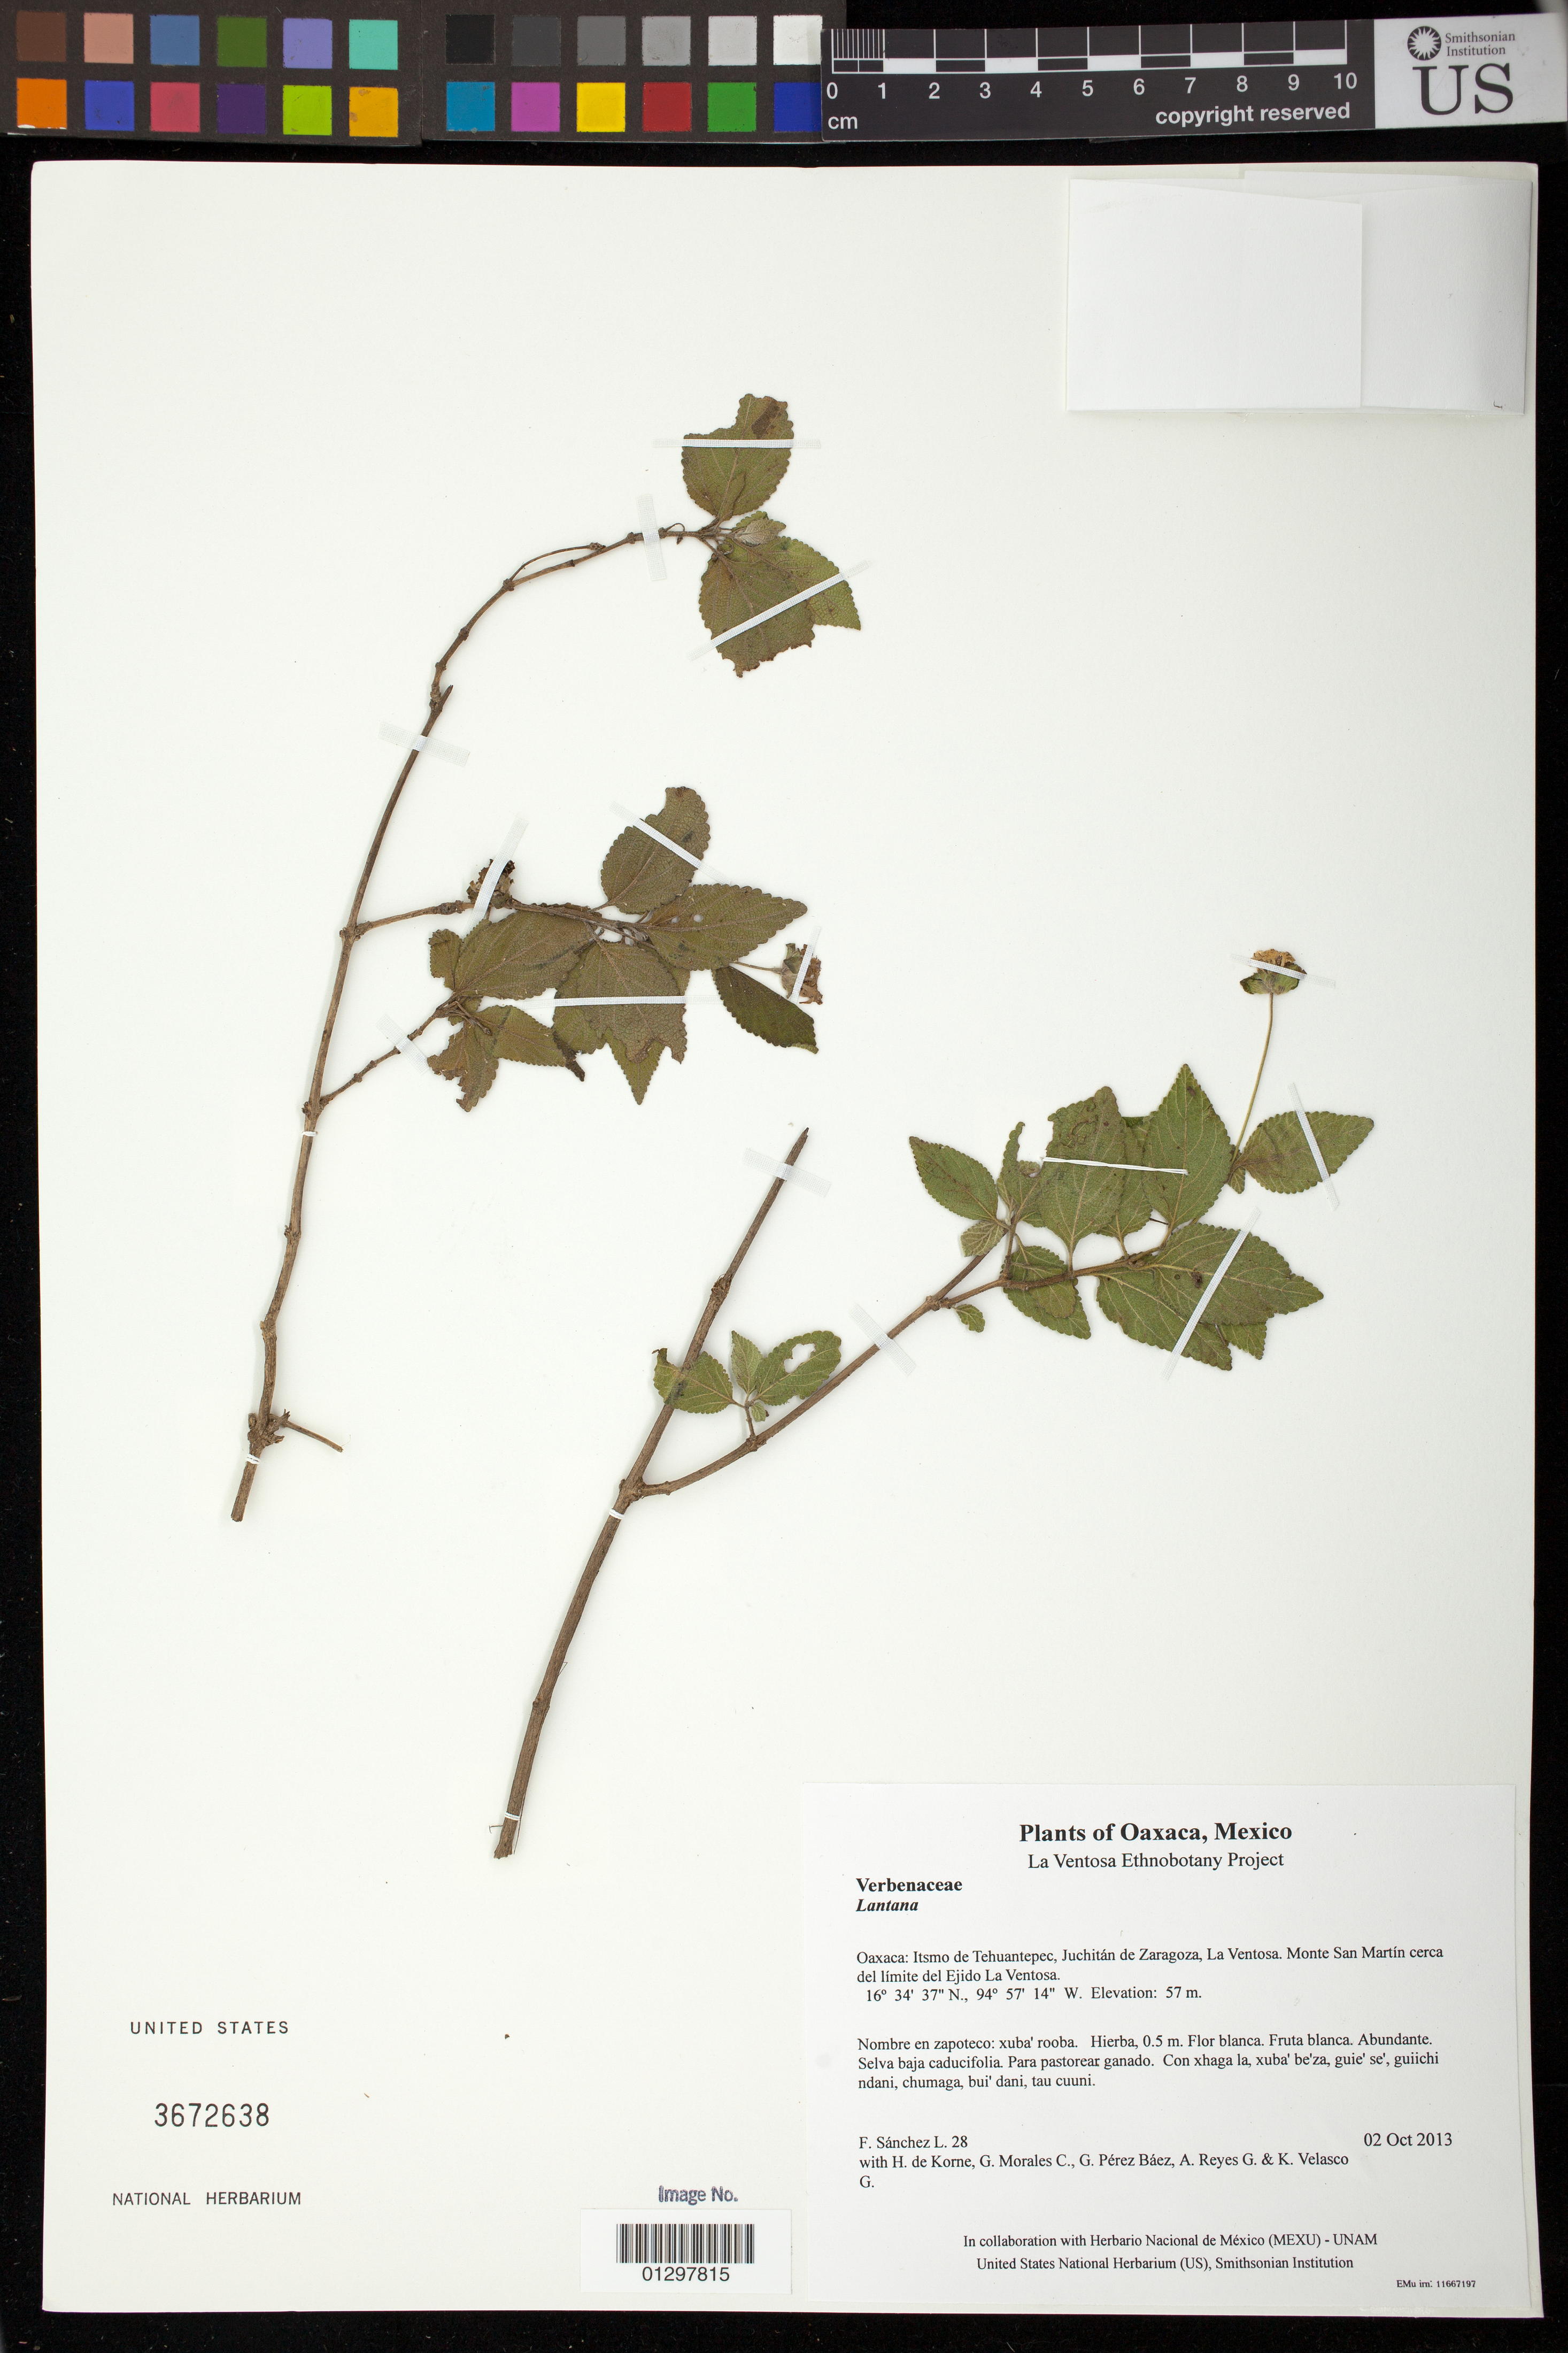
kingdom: Plantae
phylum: Tracheophyta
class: Magnoliopsida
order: Lamiales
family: Verbenaceae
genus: Lantana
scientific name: Lantana hirta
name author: Graham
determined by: Velasco G., Kenia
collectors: F. Sánchez L., H. de Korne, G. Morales C., G. Pérez Báez, A. Reyes G. & K. Velasco G.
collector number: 28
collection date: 2013-10-02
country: Mexico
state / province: Oaxaca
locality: Itsmo de Tehuantepec, Juchitán de Zaragoza, La Ventosa. Monte San Martín cerca del límite del Ejido La Ventosa.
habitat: Selva baja caducifolia. Para pastorear ganado.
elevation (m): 57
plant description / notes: MEXU, US; Guixi bandaga. 0.5 m. Guie' naquichi'. Cuaananaxhi naquichi'. Stale.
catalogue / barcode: US 3672638